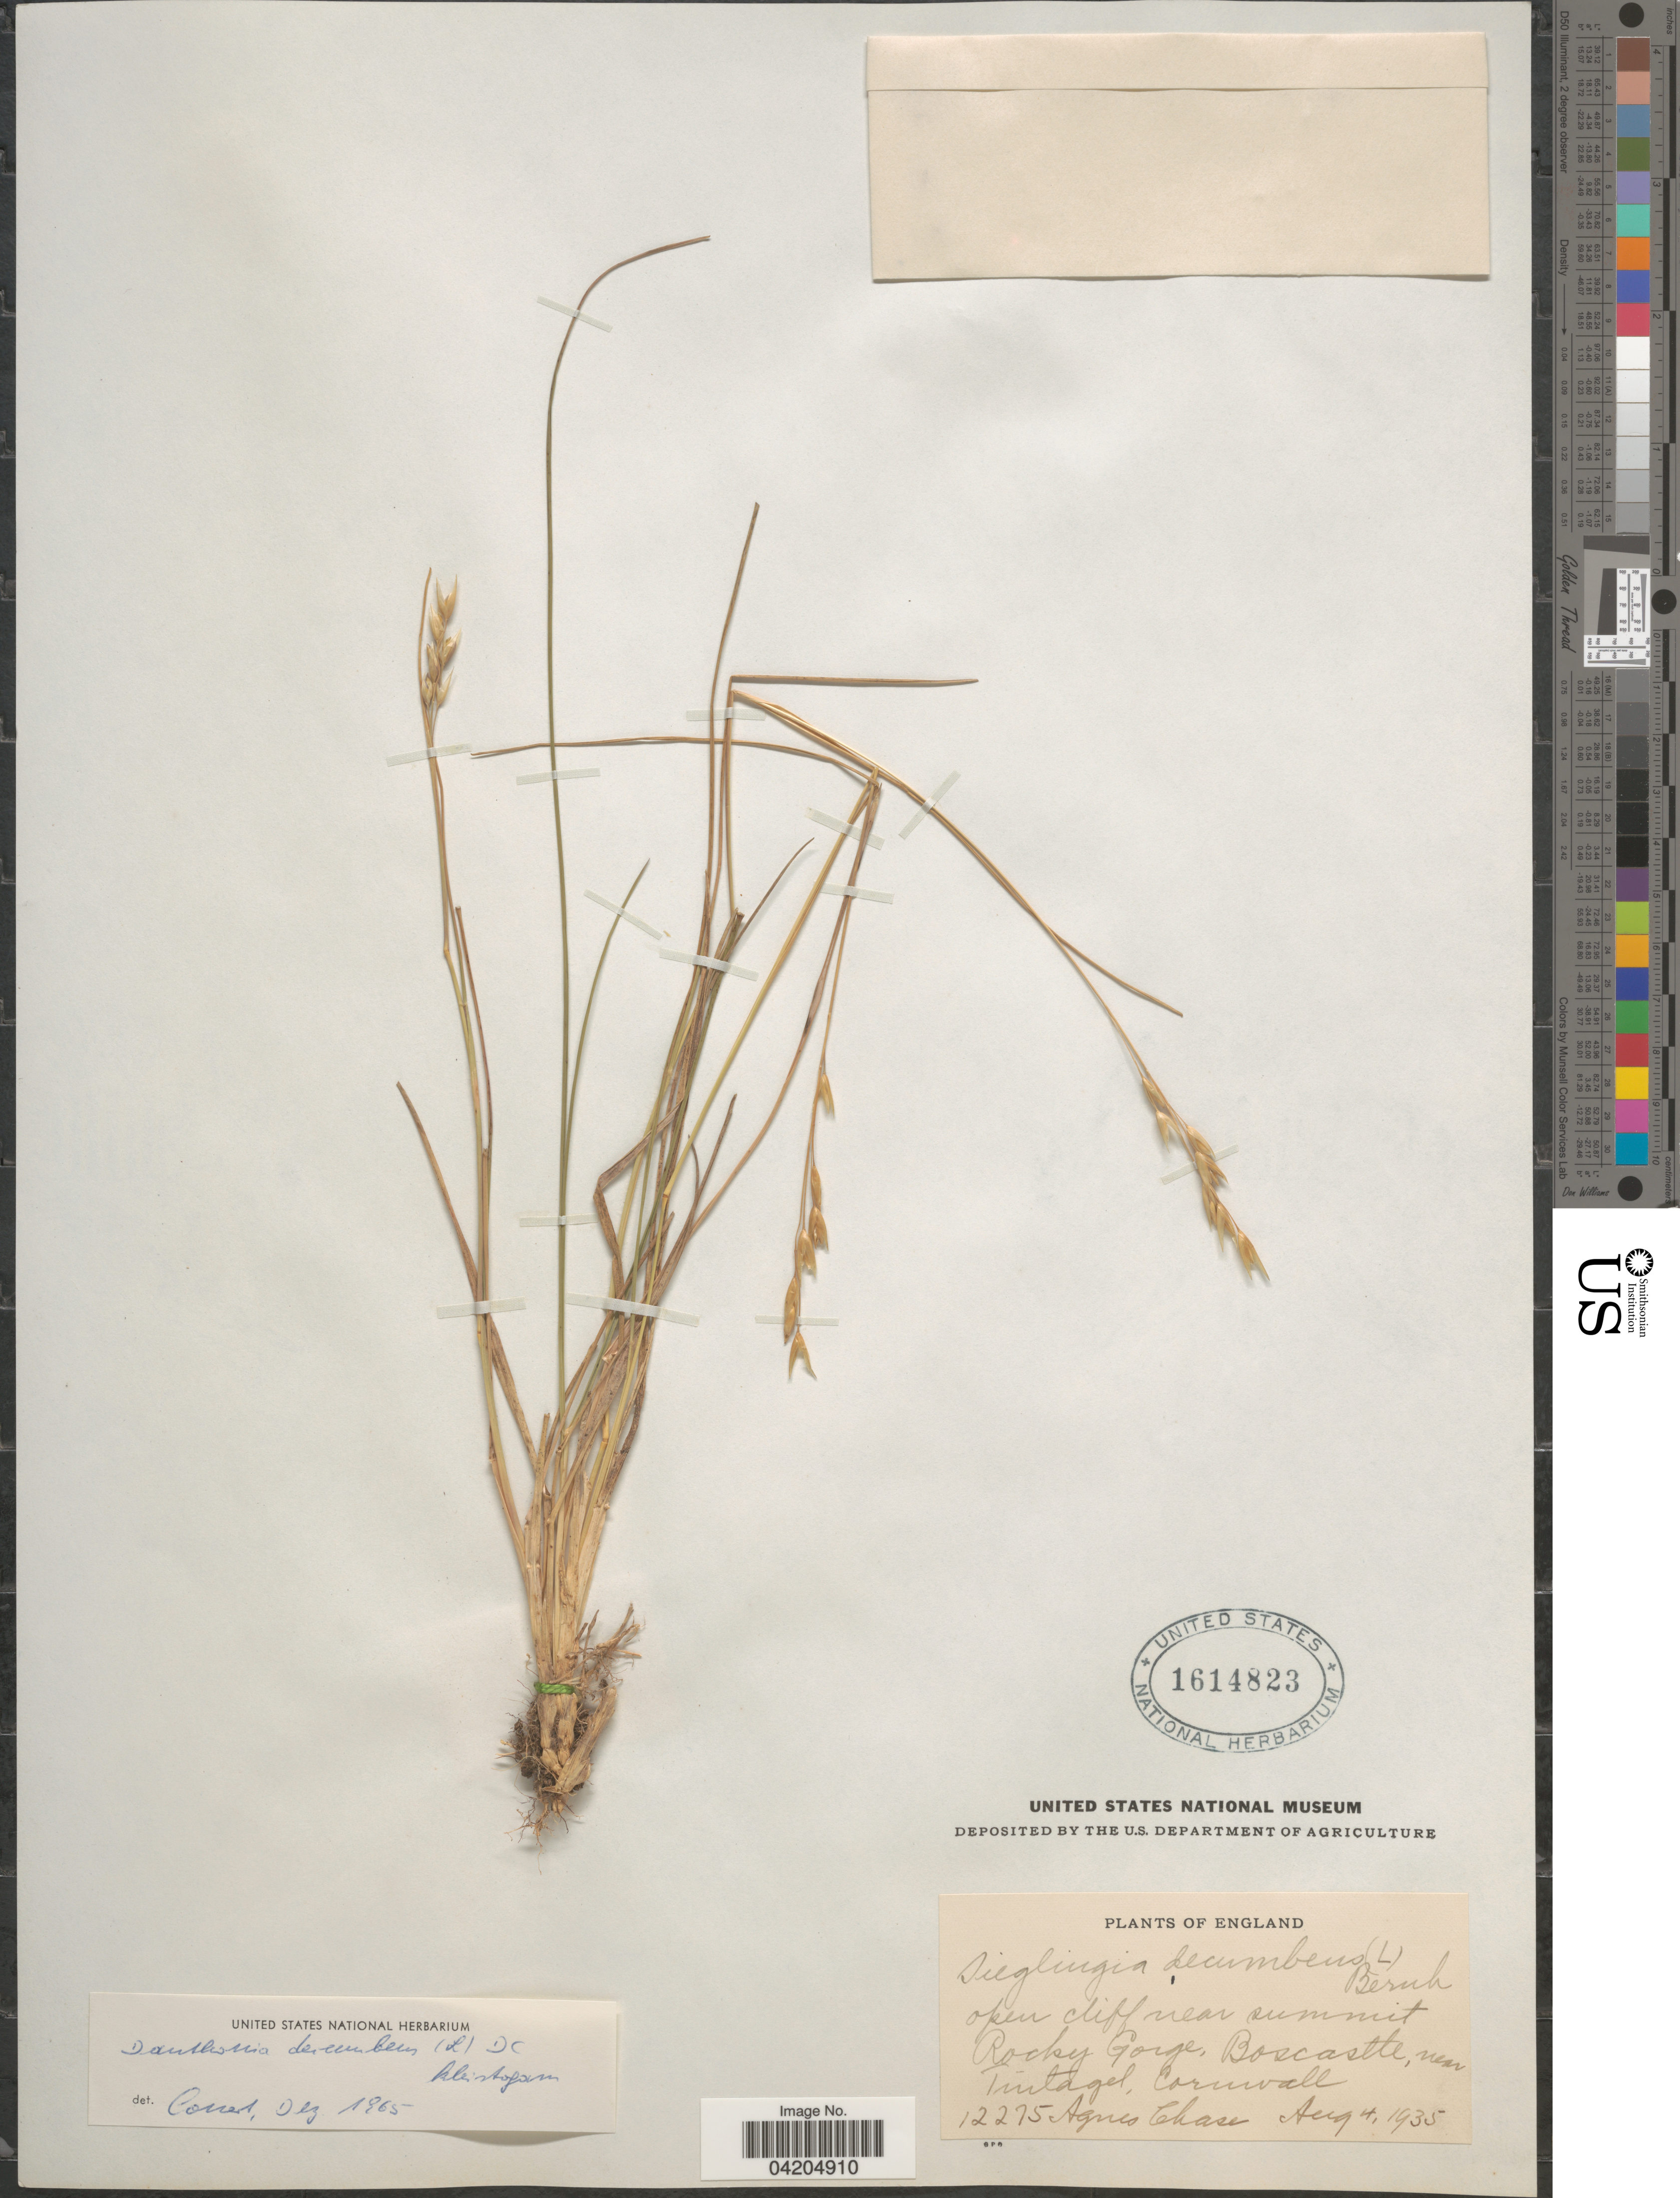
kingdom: Plantae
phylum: Tracheophyta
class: Liliopsida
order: Poales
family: Poaceae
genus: Danthonia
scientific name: Danthonia decumbens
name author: (L.) DC.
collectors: A. Chase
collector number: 12275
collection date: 1935-08-04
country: United Kingdom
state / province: England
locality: England. Rocky Gorge, Boscastle, near Tintagel, Cornwall.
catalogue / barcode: US 1614823